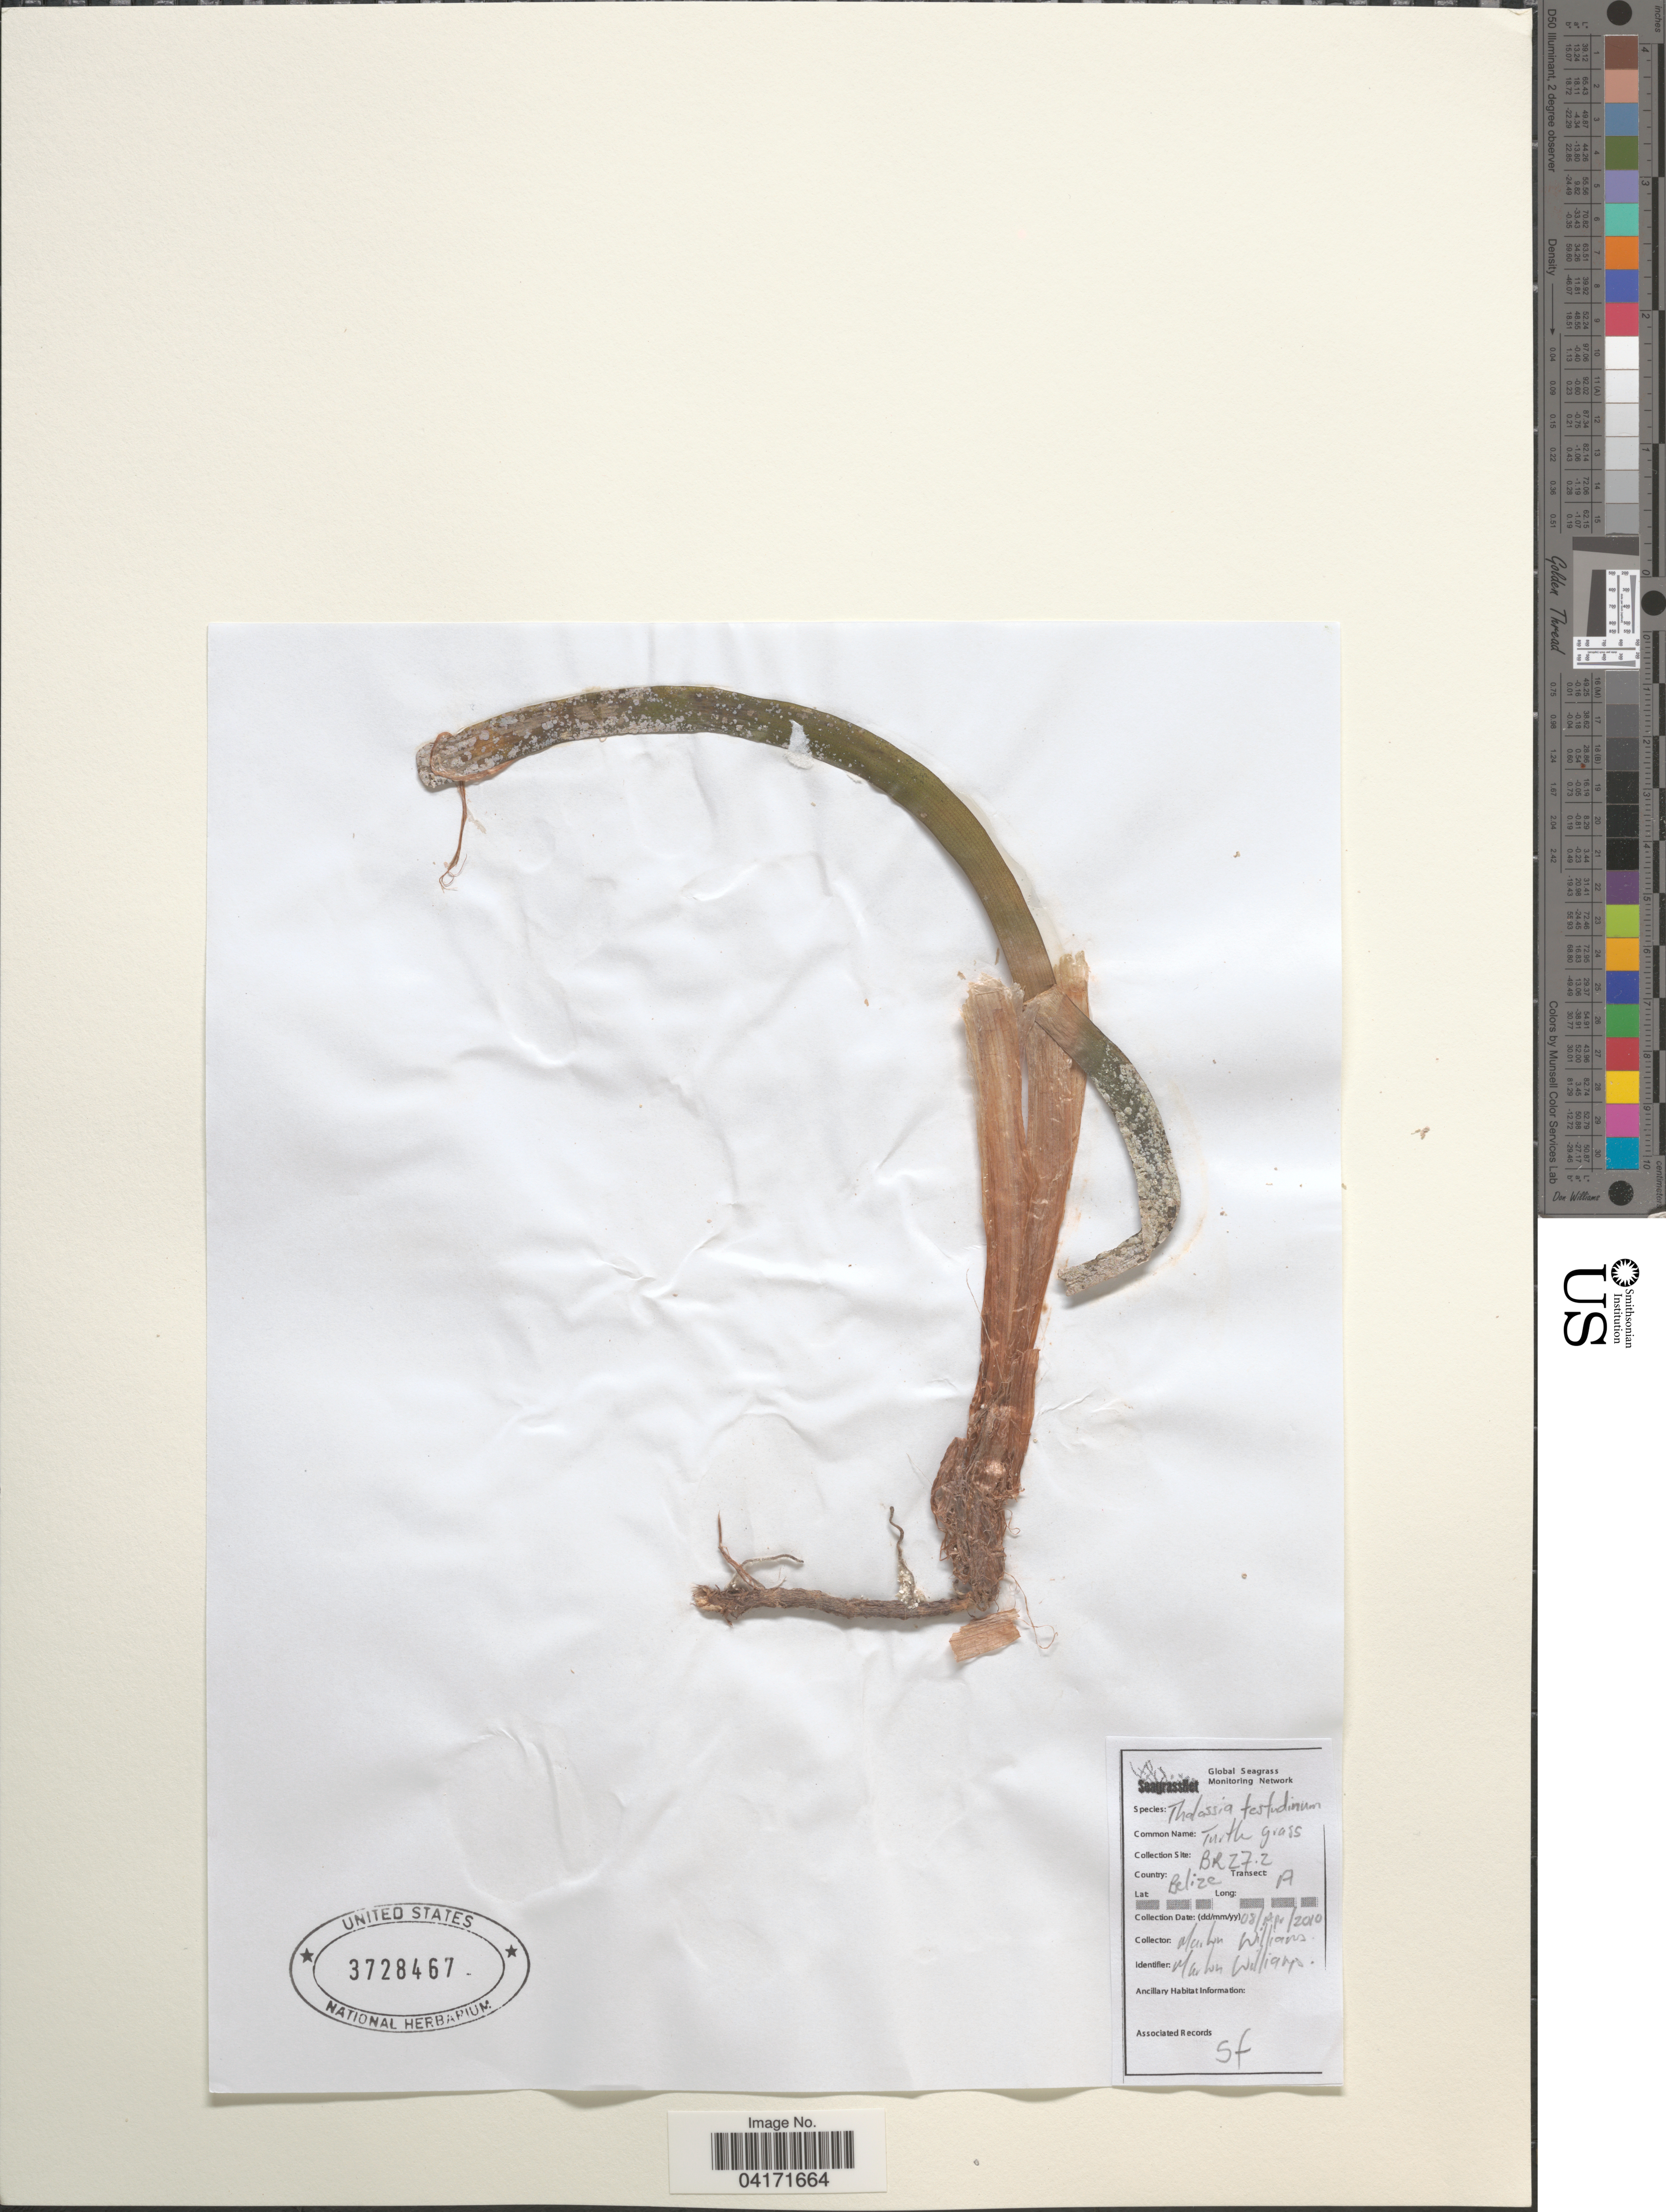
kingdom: Plantae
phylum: Tracheophyta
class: Liliopsida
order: Alismatales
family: Hydrocharitaceae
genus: Thalassia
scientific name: Thalassia testudinum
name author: Banks & Sol. ex K.D. Koenig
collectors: Mr. Williams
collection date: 2010-04-08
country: Belize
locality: BR27.2. Transect: A.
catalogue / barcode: US 3728467